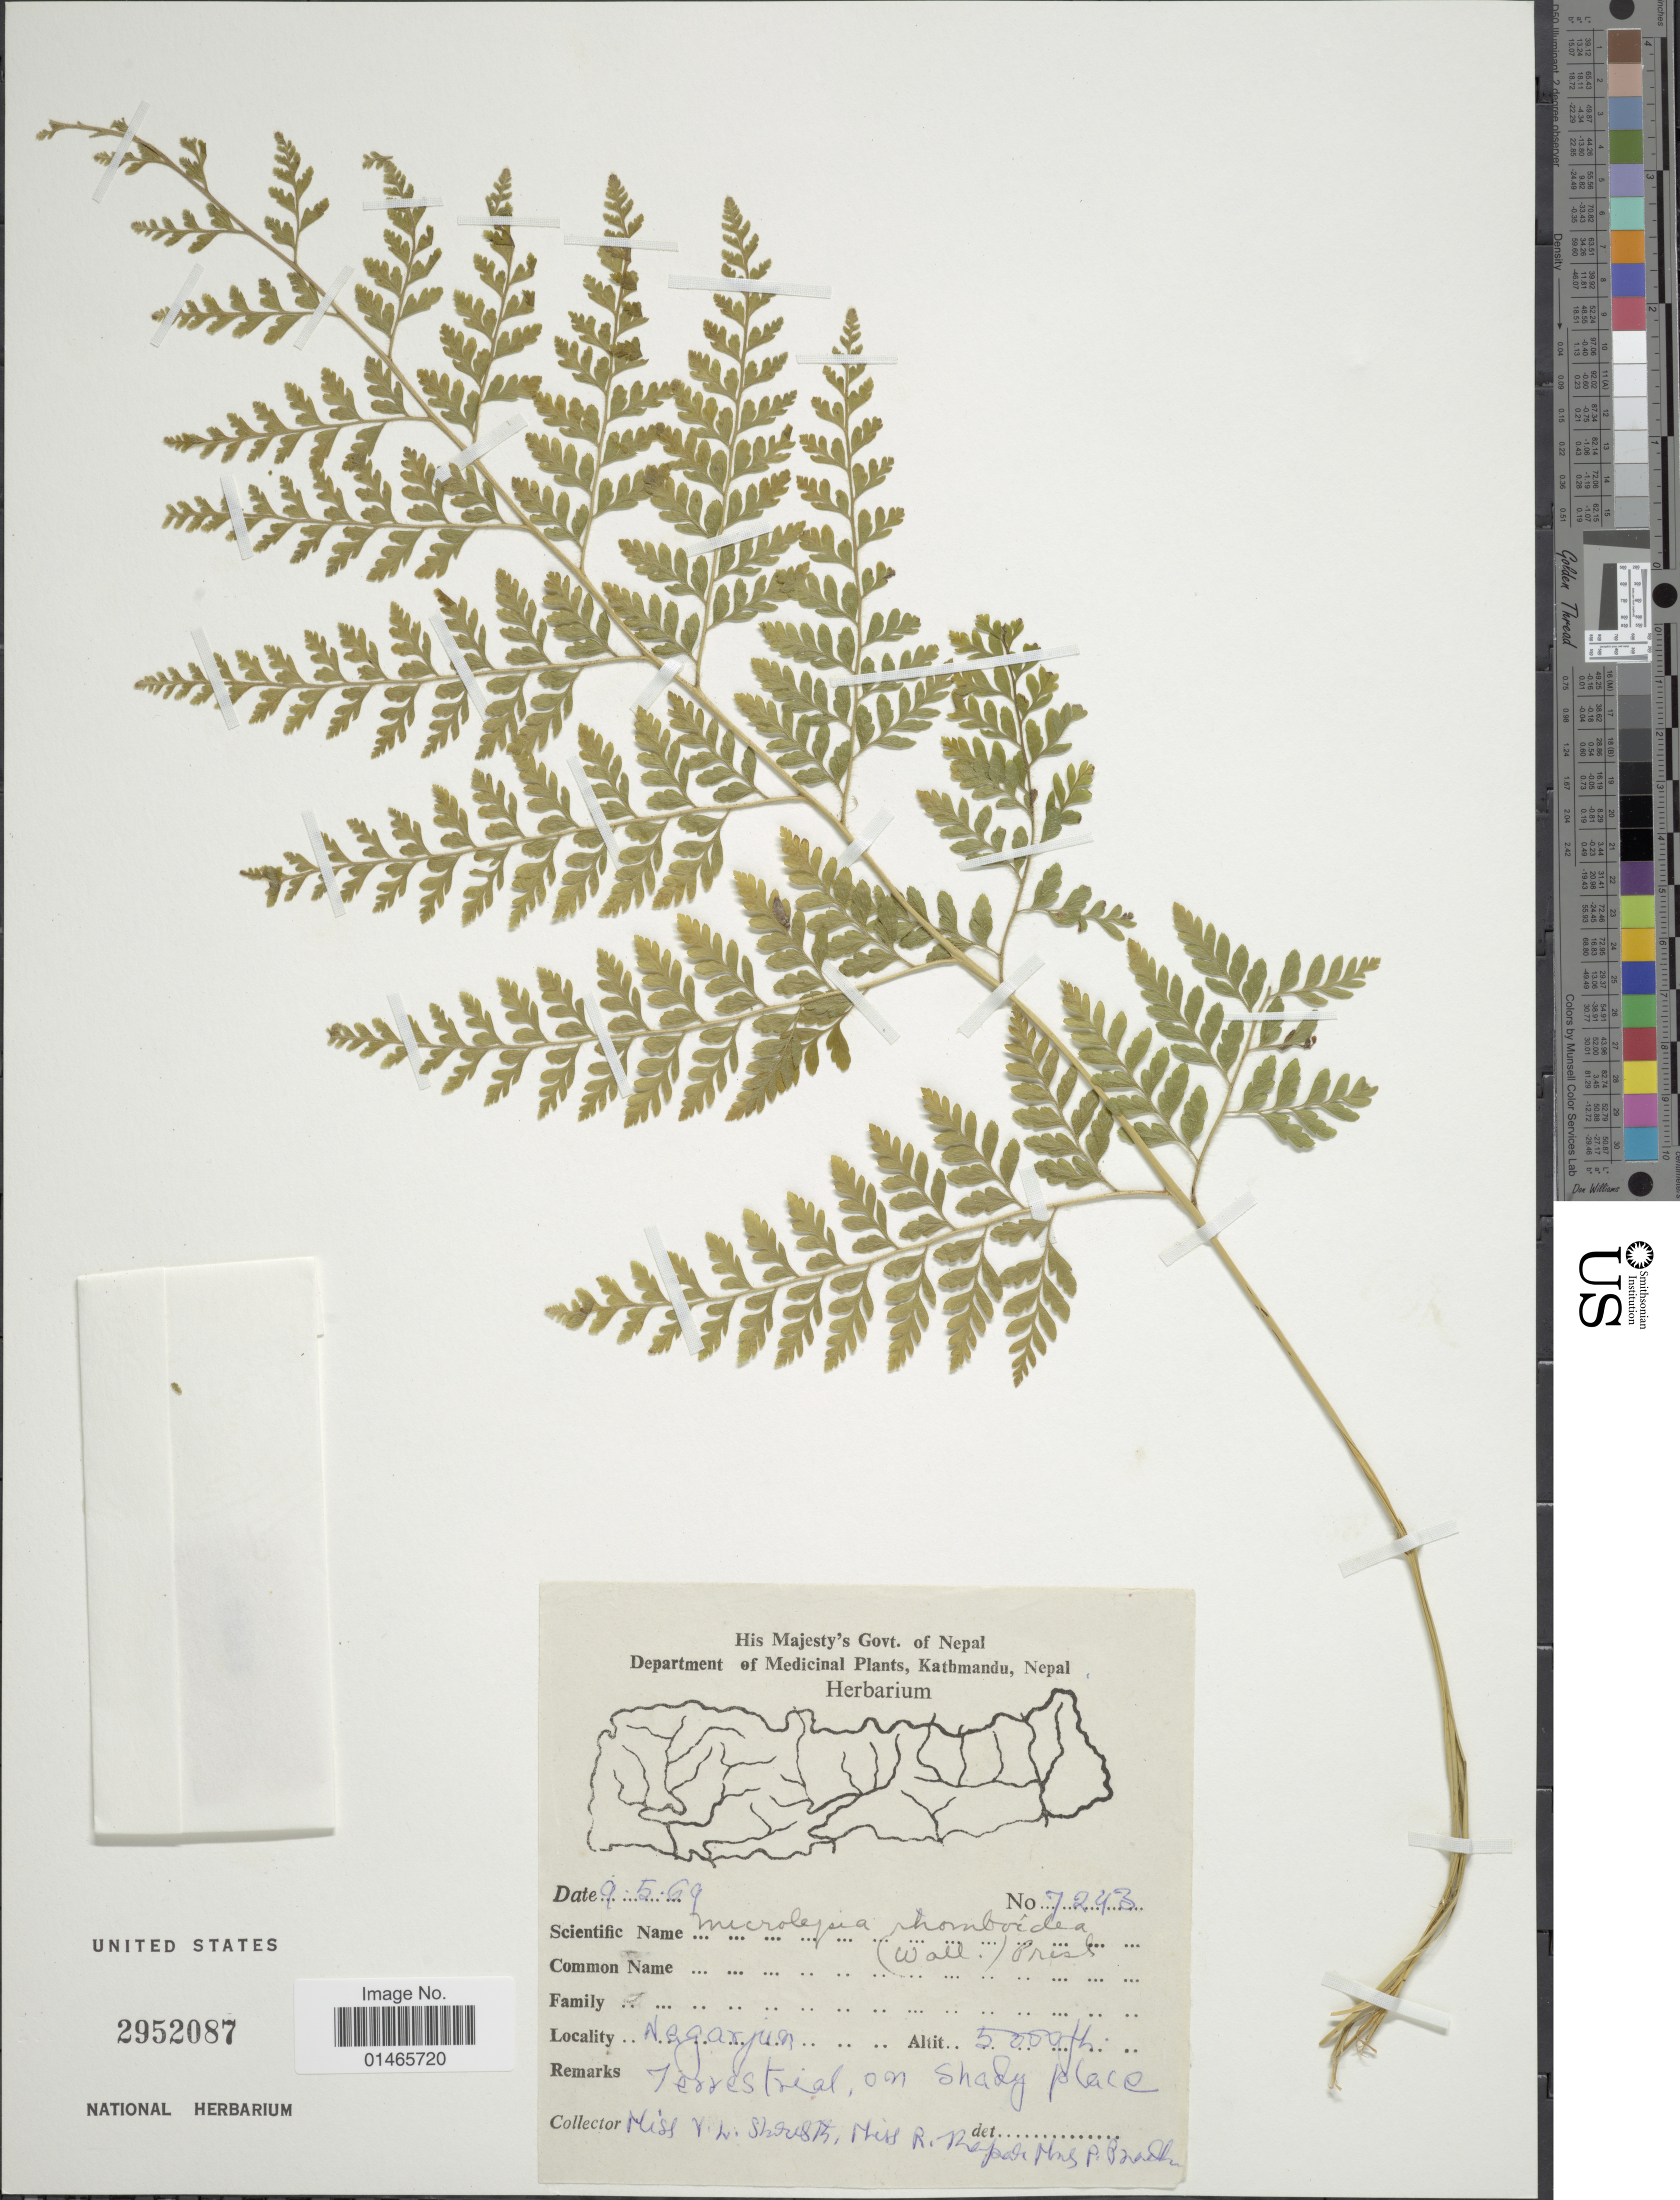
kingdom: Plantae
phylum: Tracheophyta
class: Polypodiopsida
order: Polypodiales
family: Dennstaedtiaceae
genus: Microlepia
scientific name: Microlepia rhomboidea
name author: (Wall. ex Kunze) Prantl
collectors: V. Shrestha, R. Thapa & P. Pradhan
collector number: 7243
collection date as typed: Transcribed d/m/y: 9/5/69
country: Nepal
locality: Nagarjun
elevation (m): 1524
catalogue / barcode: US 2952087